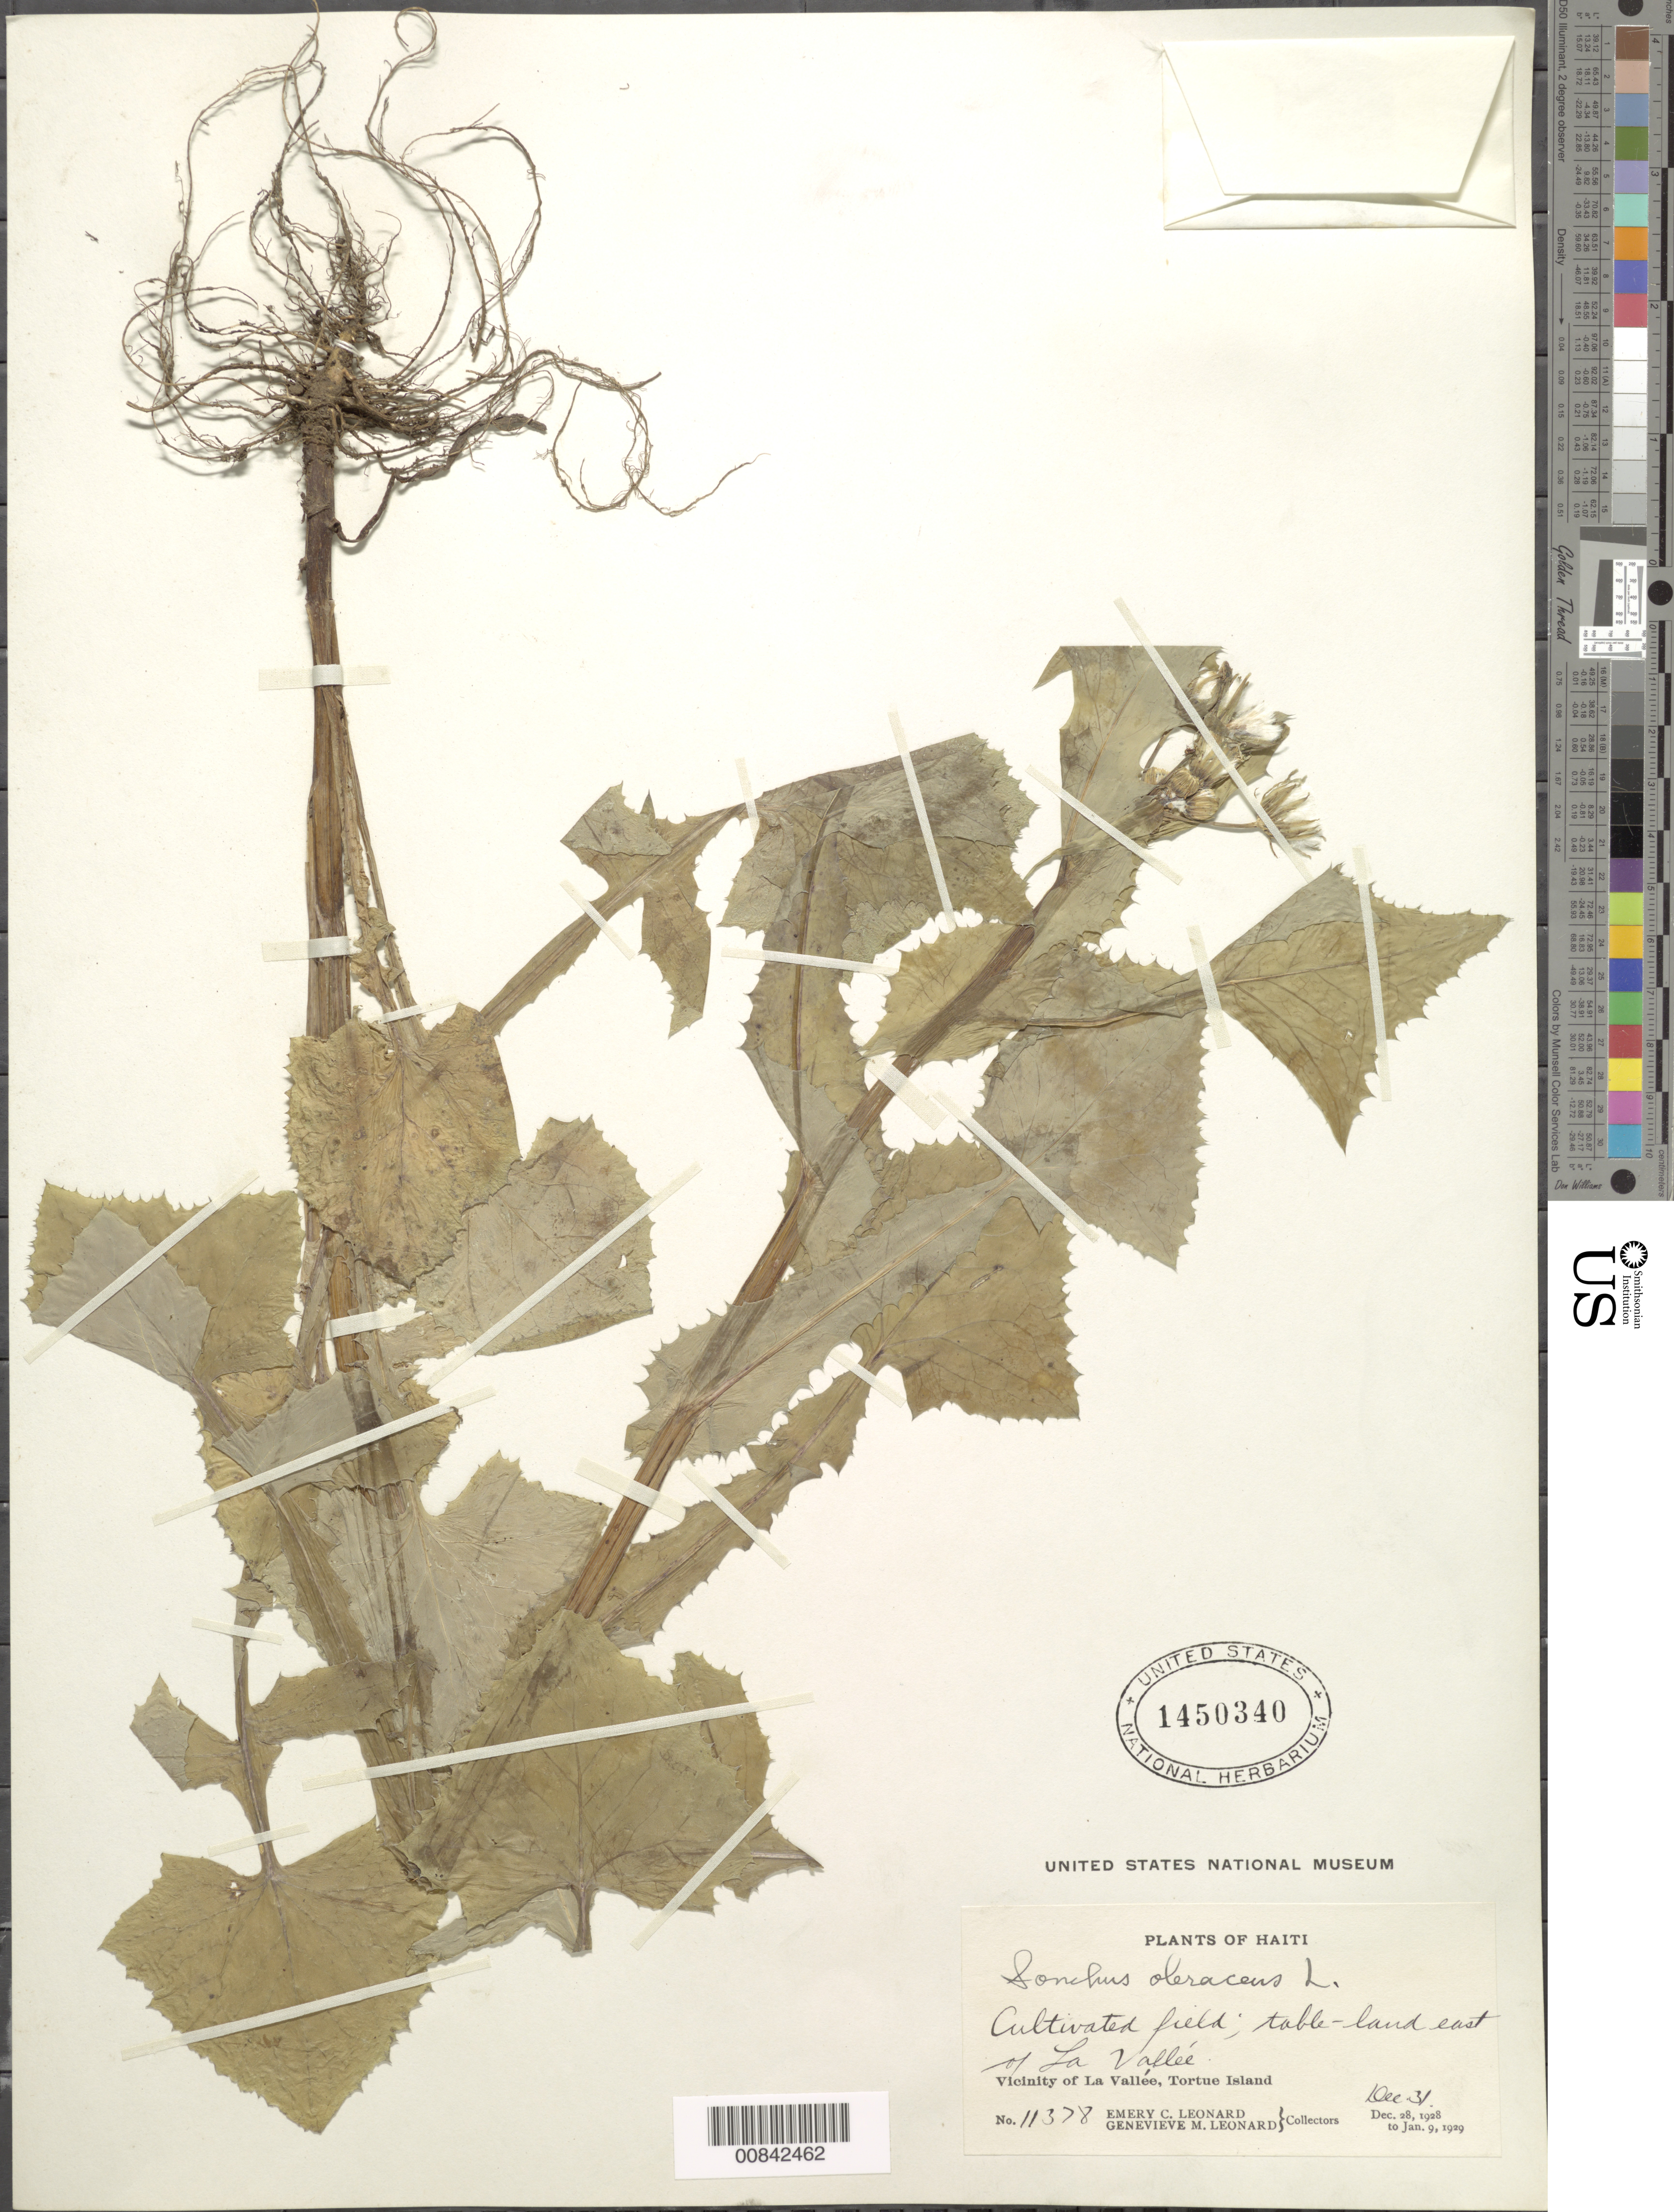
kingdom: Plantae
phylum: Tracheophyta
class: Magnoliopsida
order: Asterales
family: Asteraceae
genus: Sonchus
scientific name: Sonchus oleraceus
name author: L.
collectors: E. C. Leonard & G. M. Leonard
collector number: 11378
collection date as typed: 31 Dec 1928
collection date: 1928-12-31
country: Haiti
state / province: Nord-Ouest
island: Île de la Tortue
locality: Vicinity of La Vallée, table-land E of town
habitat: Cultivated field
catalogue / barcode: US 1450340